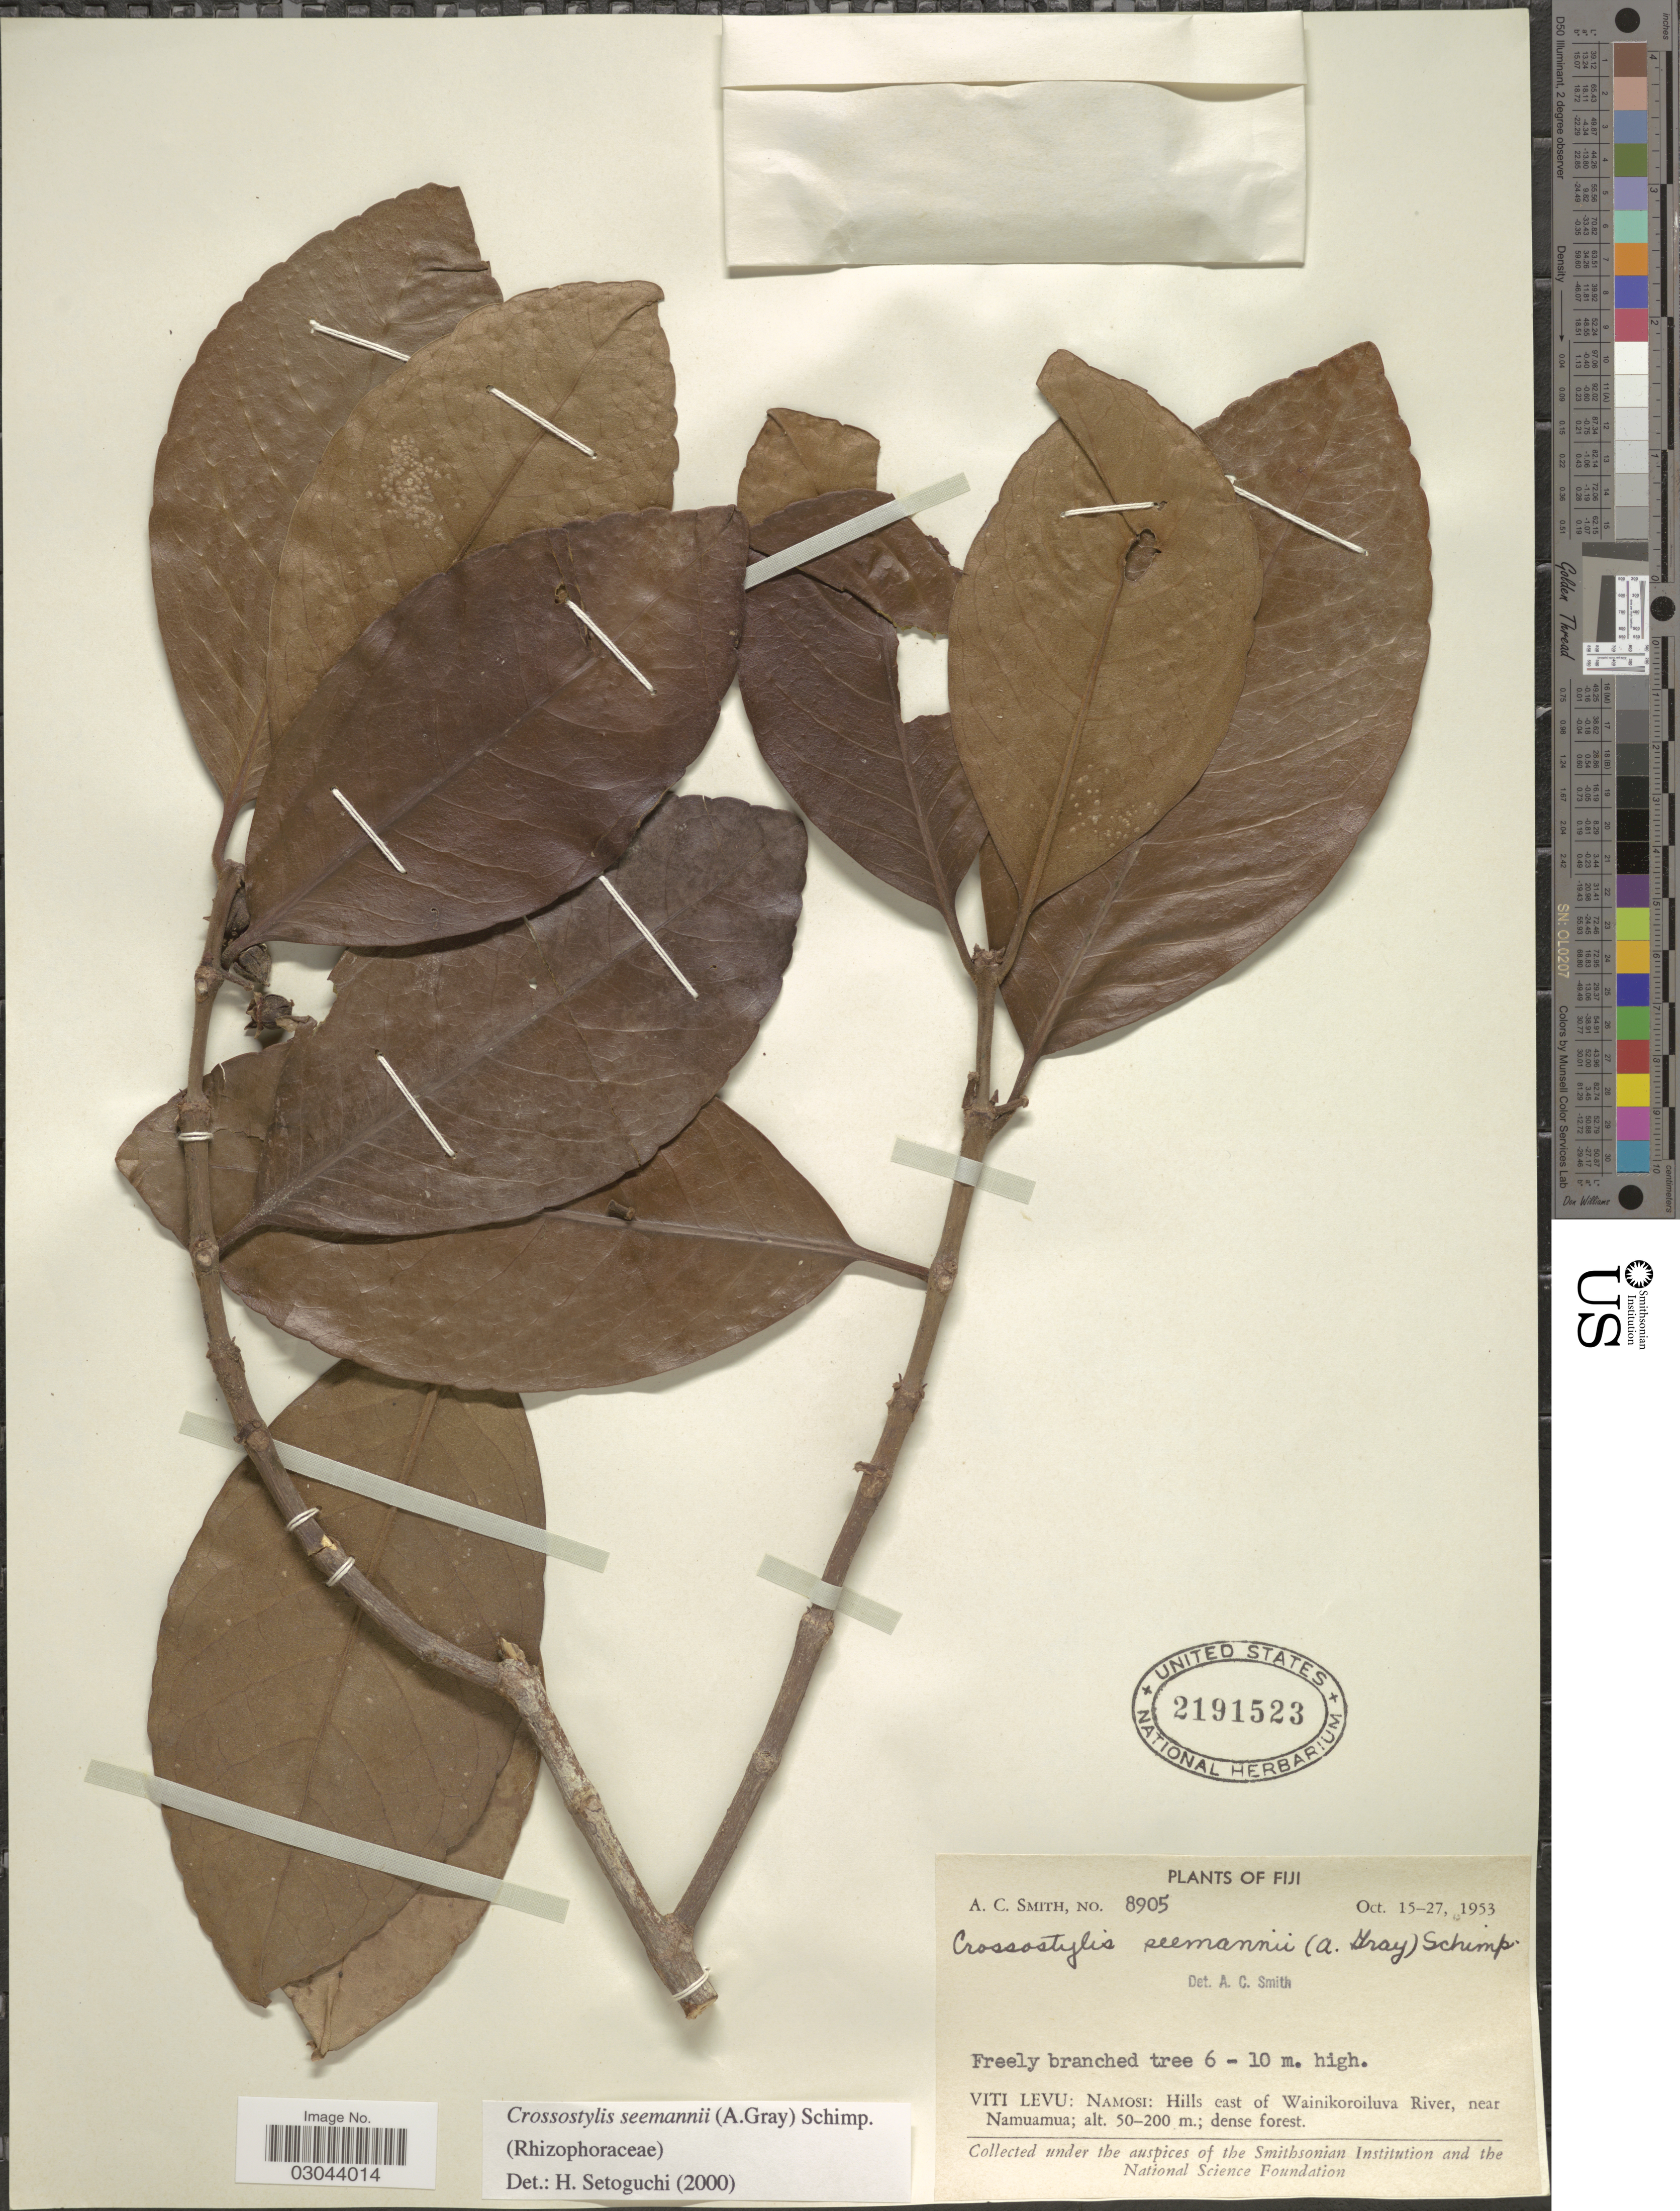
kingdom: Plantae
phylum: Tracheophyta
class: Magnoliopsida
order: Malpighiales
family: Rhizophoraceae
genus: Crossostylis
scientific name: Crossostylis seemannii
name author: (A. Gray) A. Schimp.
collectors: A. C. Smith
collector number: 8905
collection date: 1953-10-15/1953-10-27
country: Fiji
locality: Viti Levu: Namosi: Hills east of Wainikoroiluva River, near Namuamua.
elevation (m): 50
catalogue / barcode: US 2191523